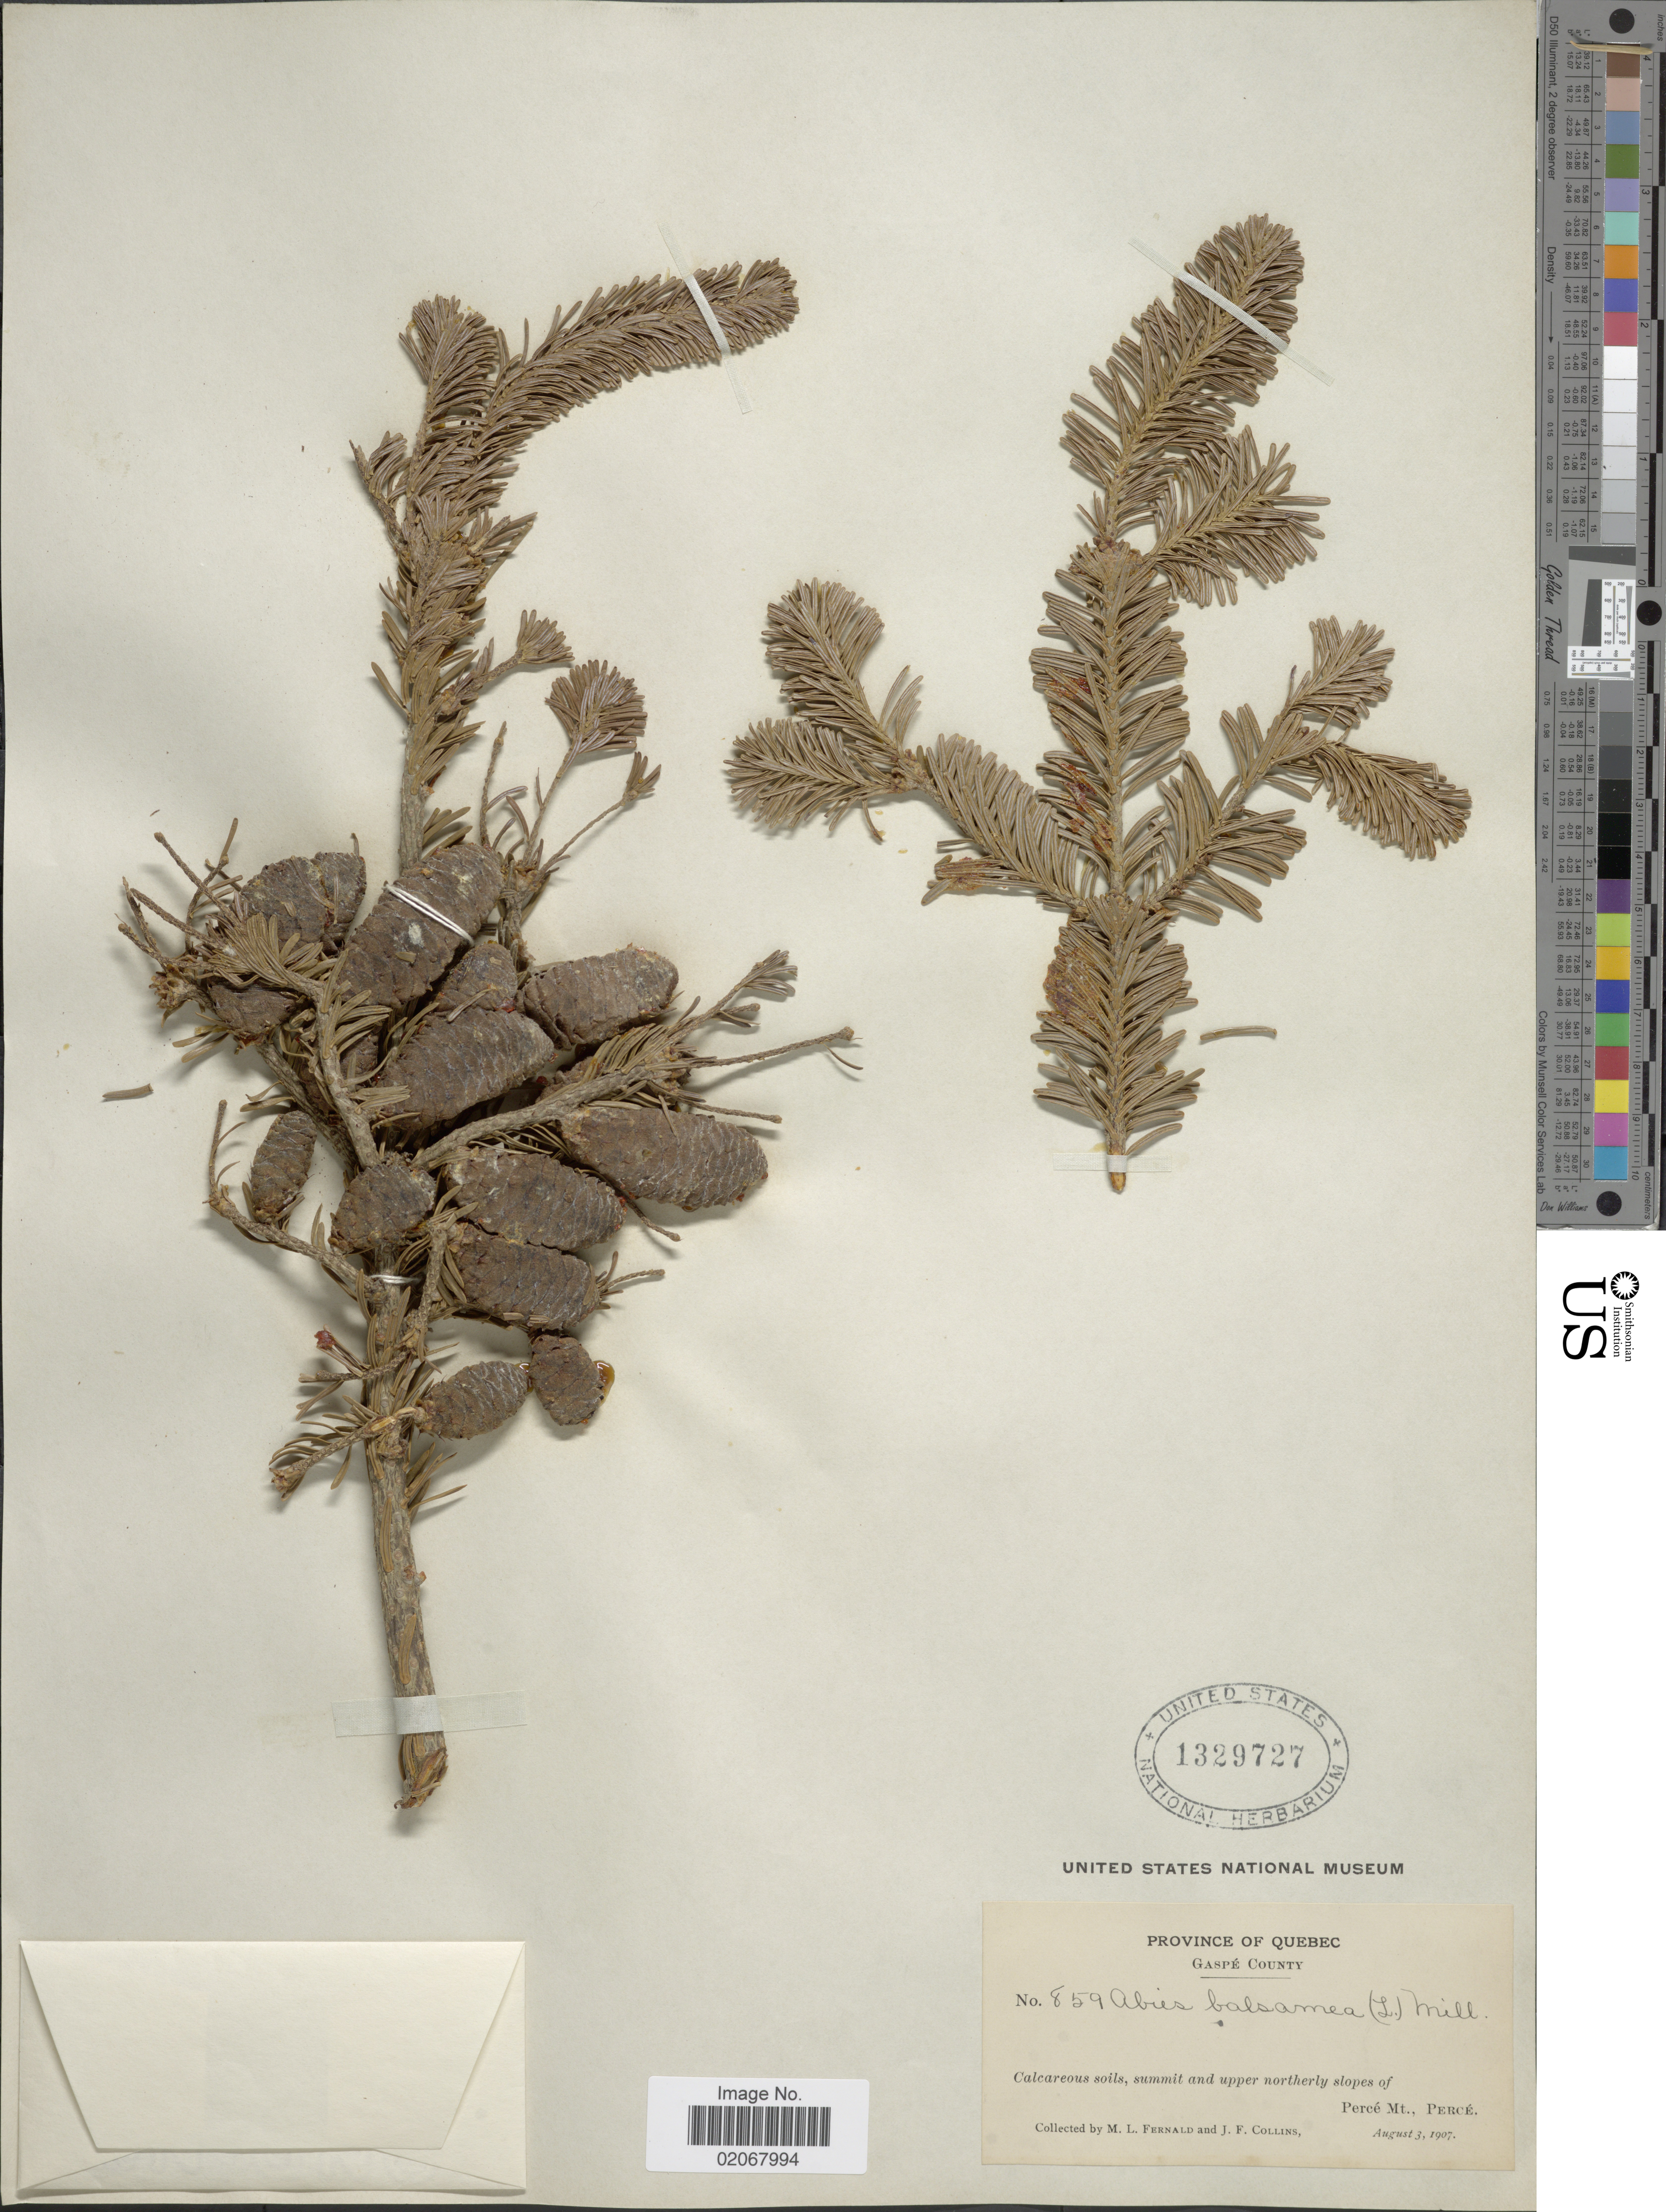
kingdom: Plantae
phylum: Tracheophyta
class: Pinopsida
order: Pinales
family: Pinaceae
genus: Abies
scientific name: Abies balsamea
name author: (L.) Mill.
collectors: M. L. Fernald & J. Collins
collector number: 859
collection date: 1907-08-03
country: Canada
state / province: Quebec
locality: Gaspe County, summit and upper northerly slopes of Perce Mt., Perce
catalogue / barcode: US 1329727